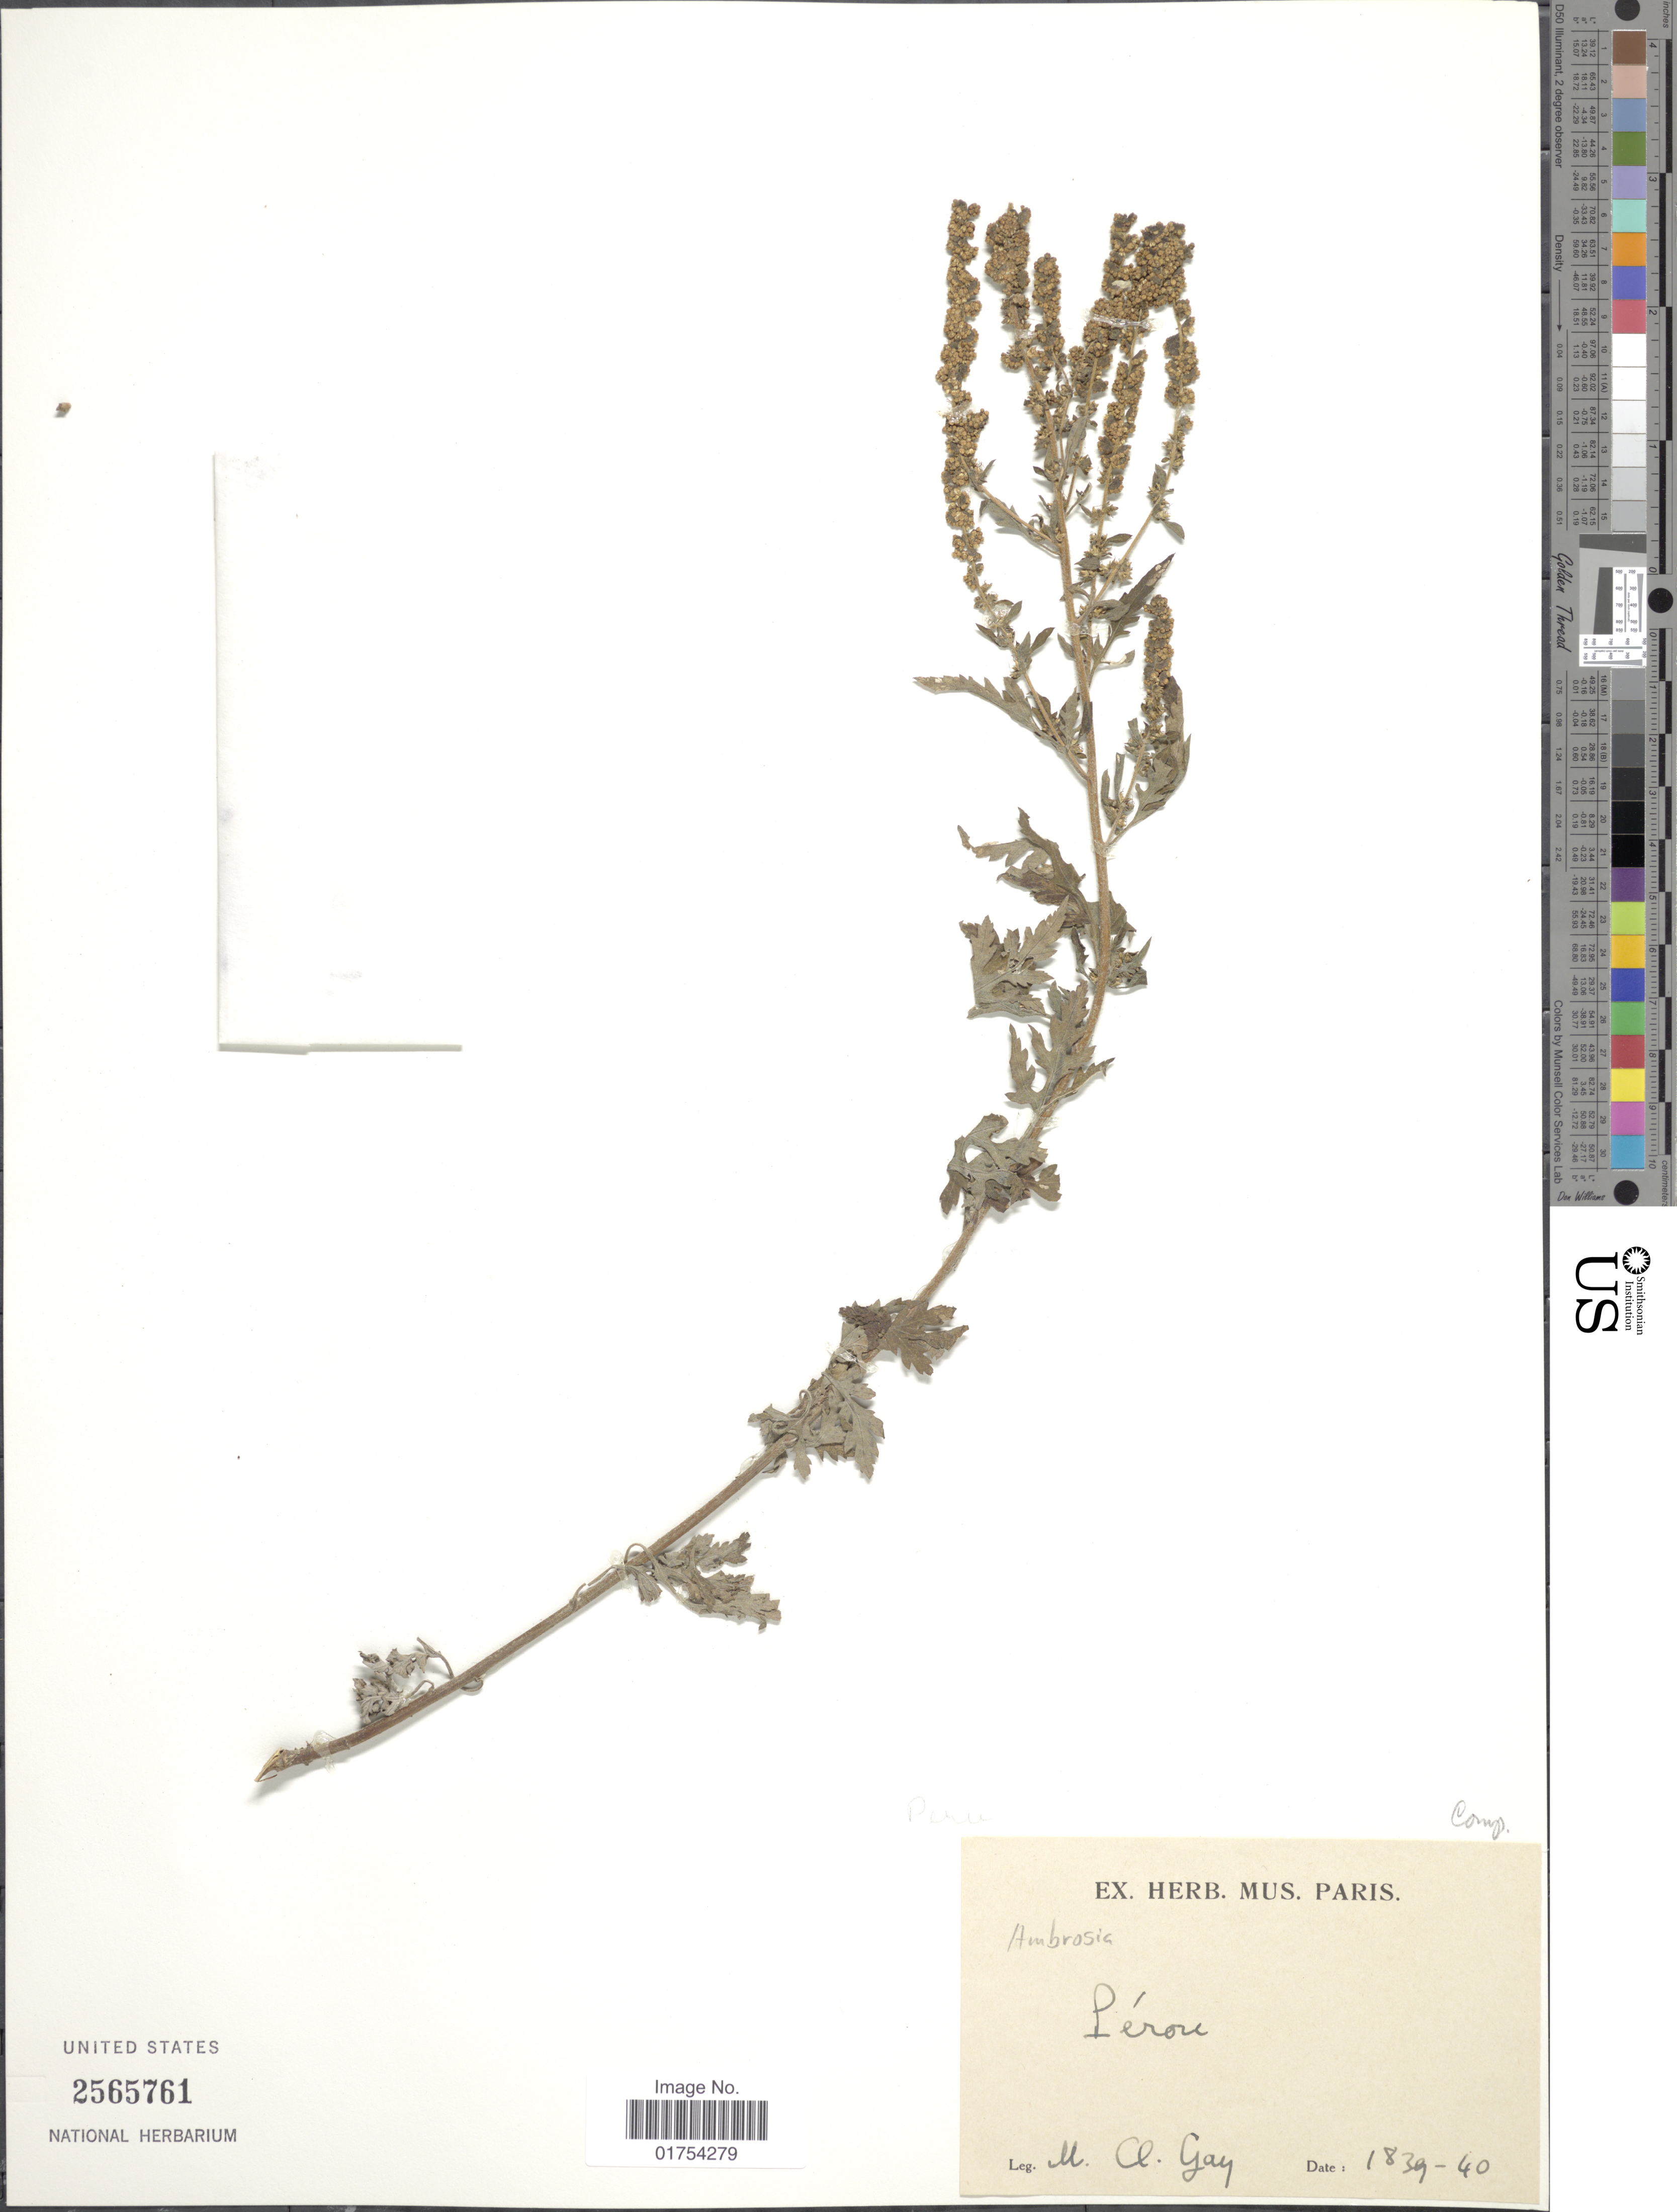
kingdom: Plantae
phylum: Tracheophyta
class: Magnoliopsida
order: Asterales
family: Asteraceae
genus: Ambrosia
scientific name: Ambrosia sp.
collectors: M. Gay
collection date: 1839/1840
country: Peru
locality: Perou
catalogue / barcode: US 2565761